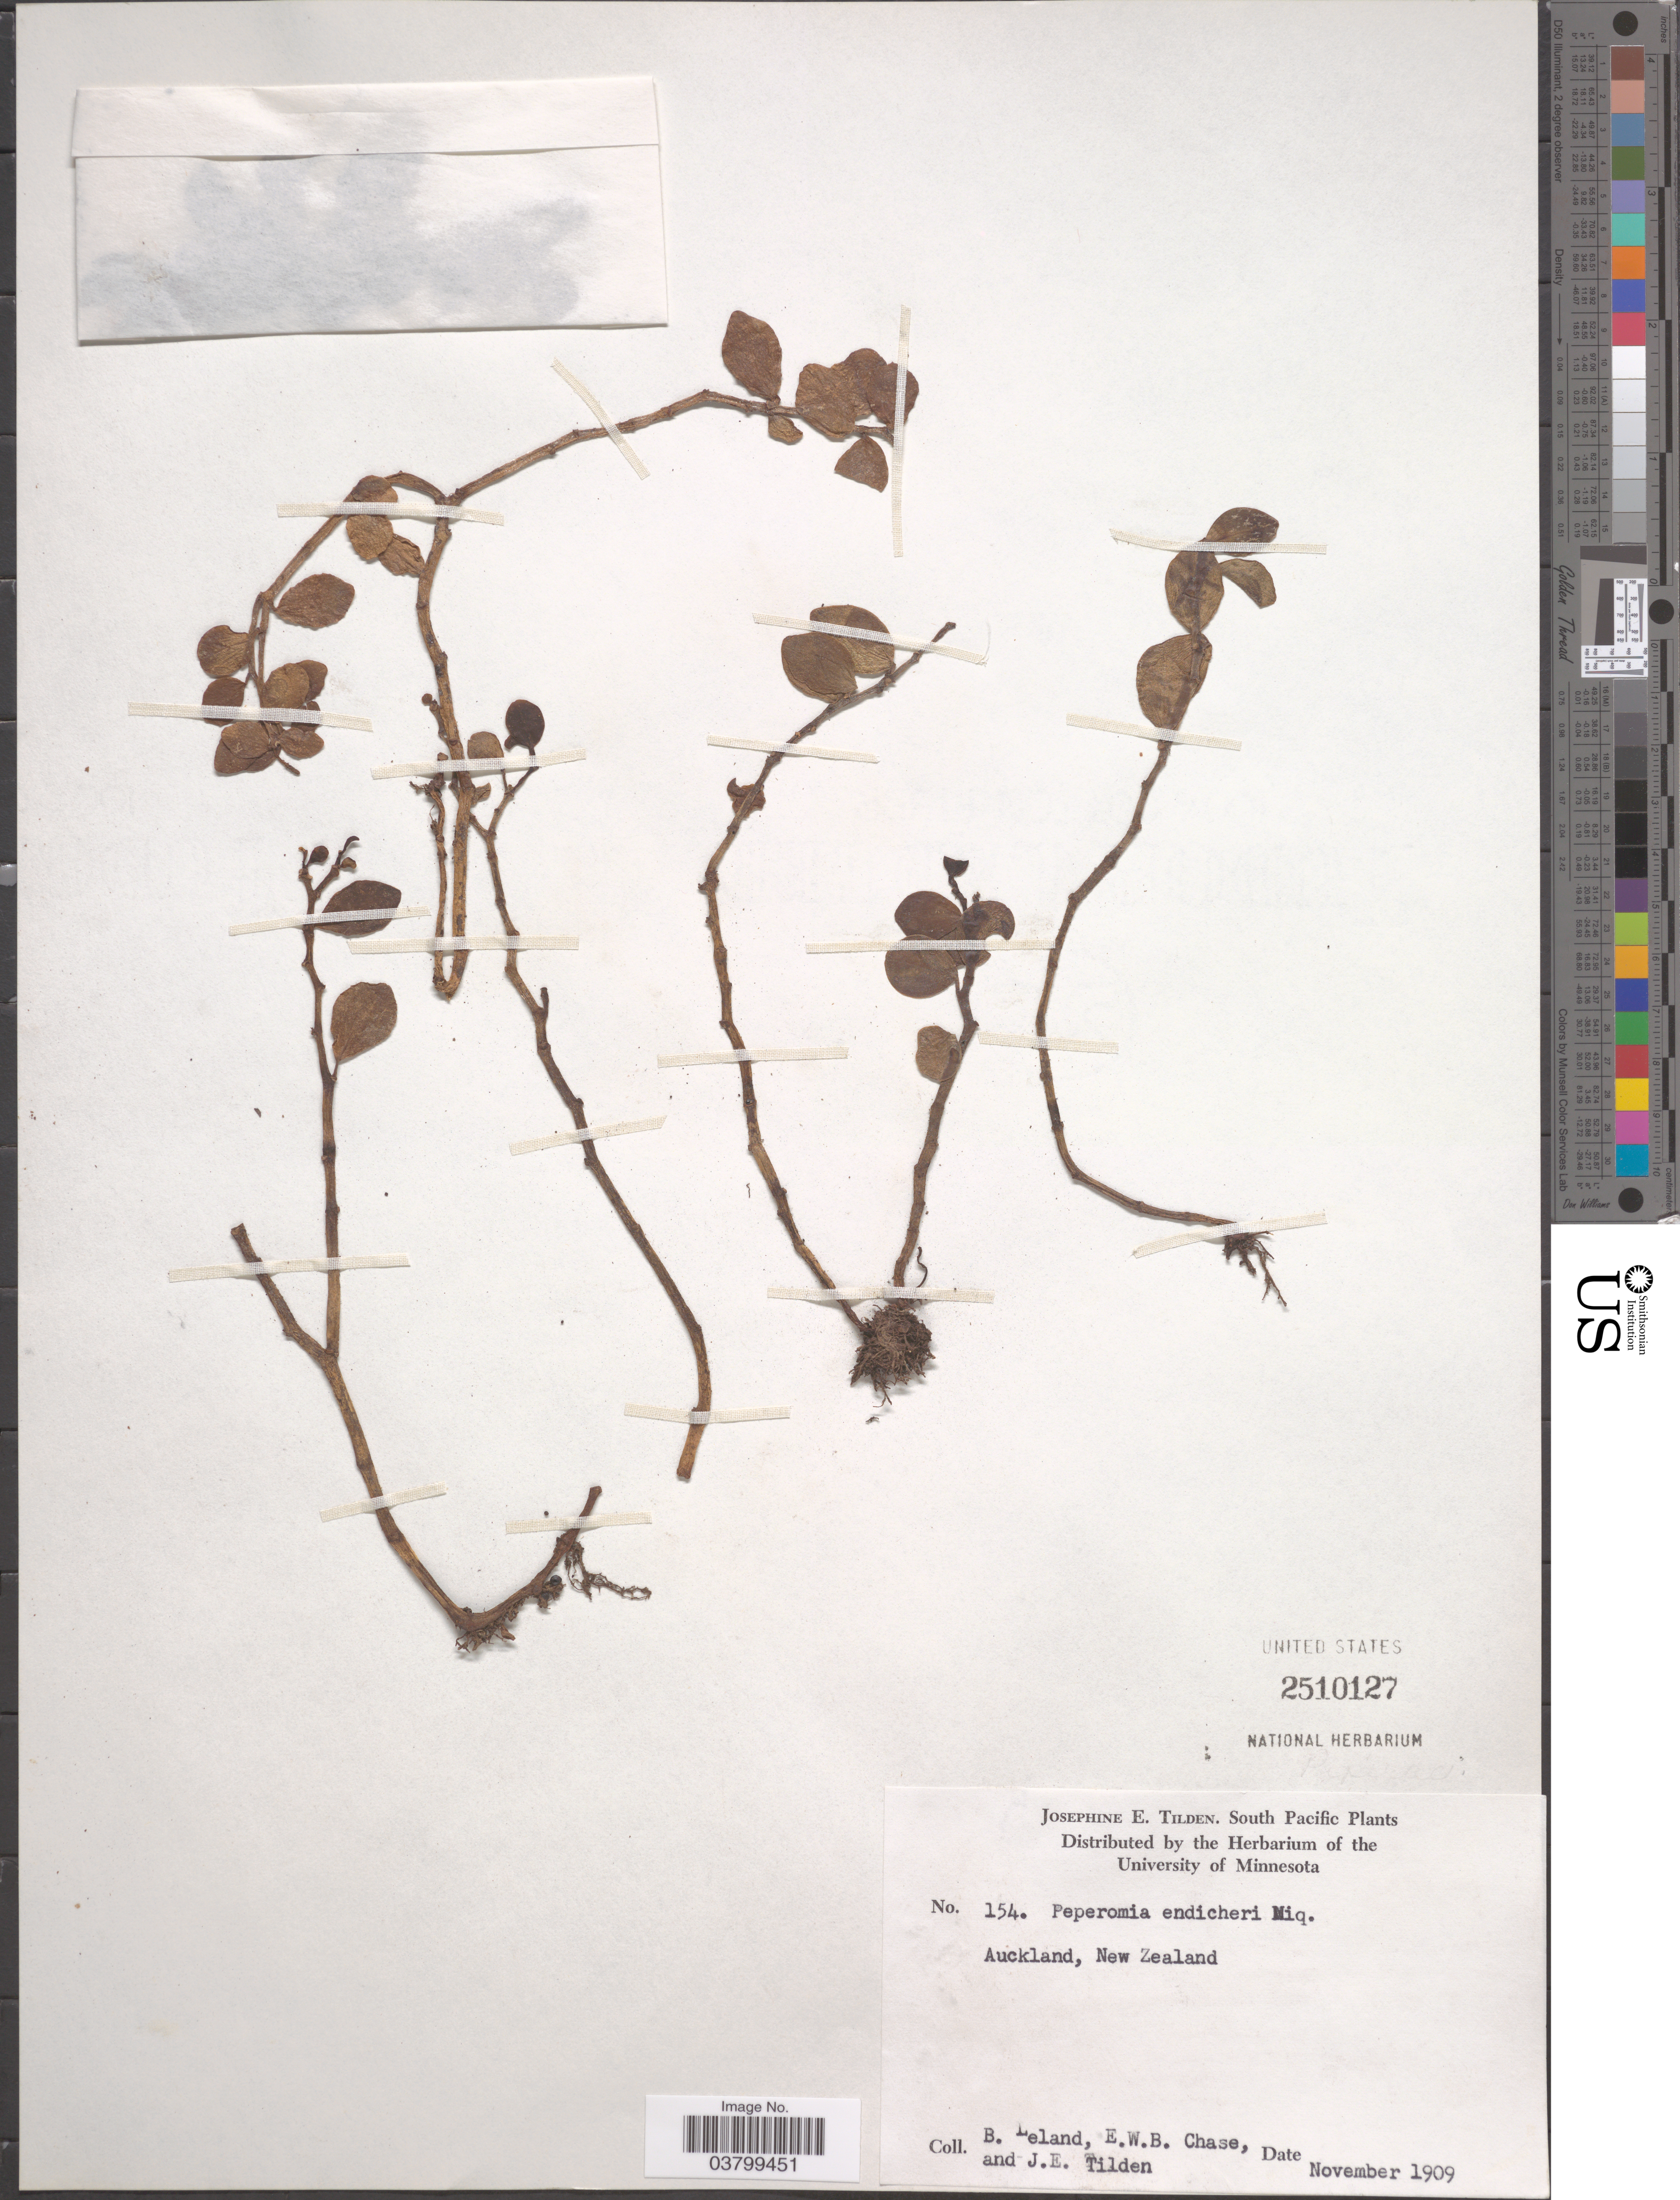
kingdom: Plantae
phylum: Tracheophyta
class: Magnoliopsida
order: Piperales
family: Piperaceae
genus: Peperomia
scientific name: Peperomia endlicheri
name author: Miq.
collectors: B. Leland, E. W. Chase & J. E. Tilden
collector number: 154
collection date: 1909-11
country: New Zealand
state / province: Auckland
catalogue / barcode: US 2510127